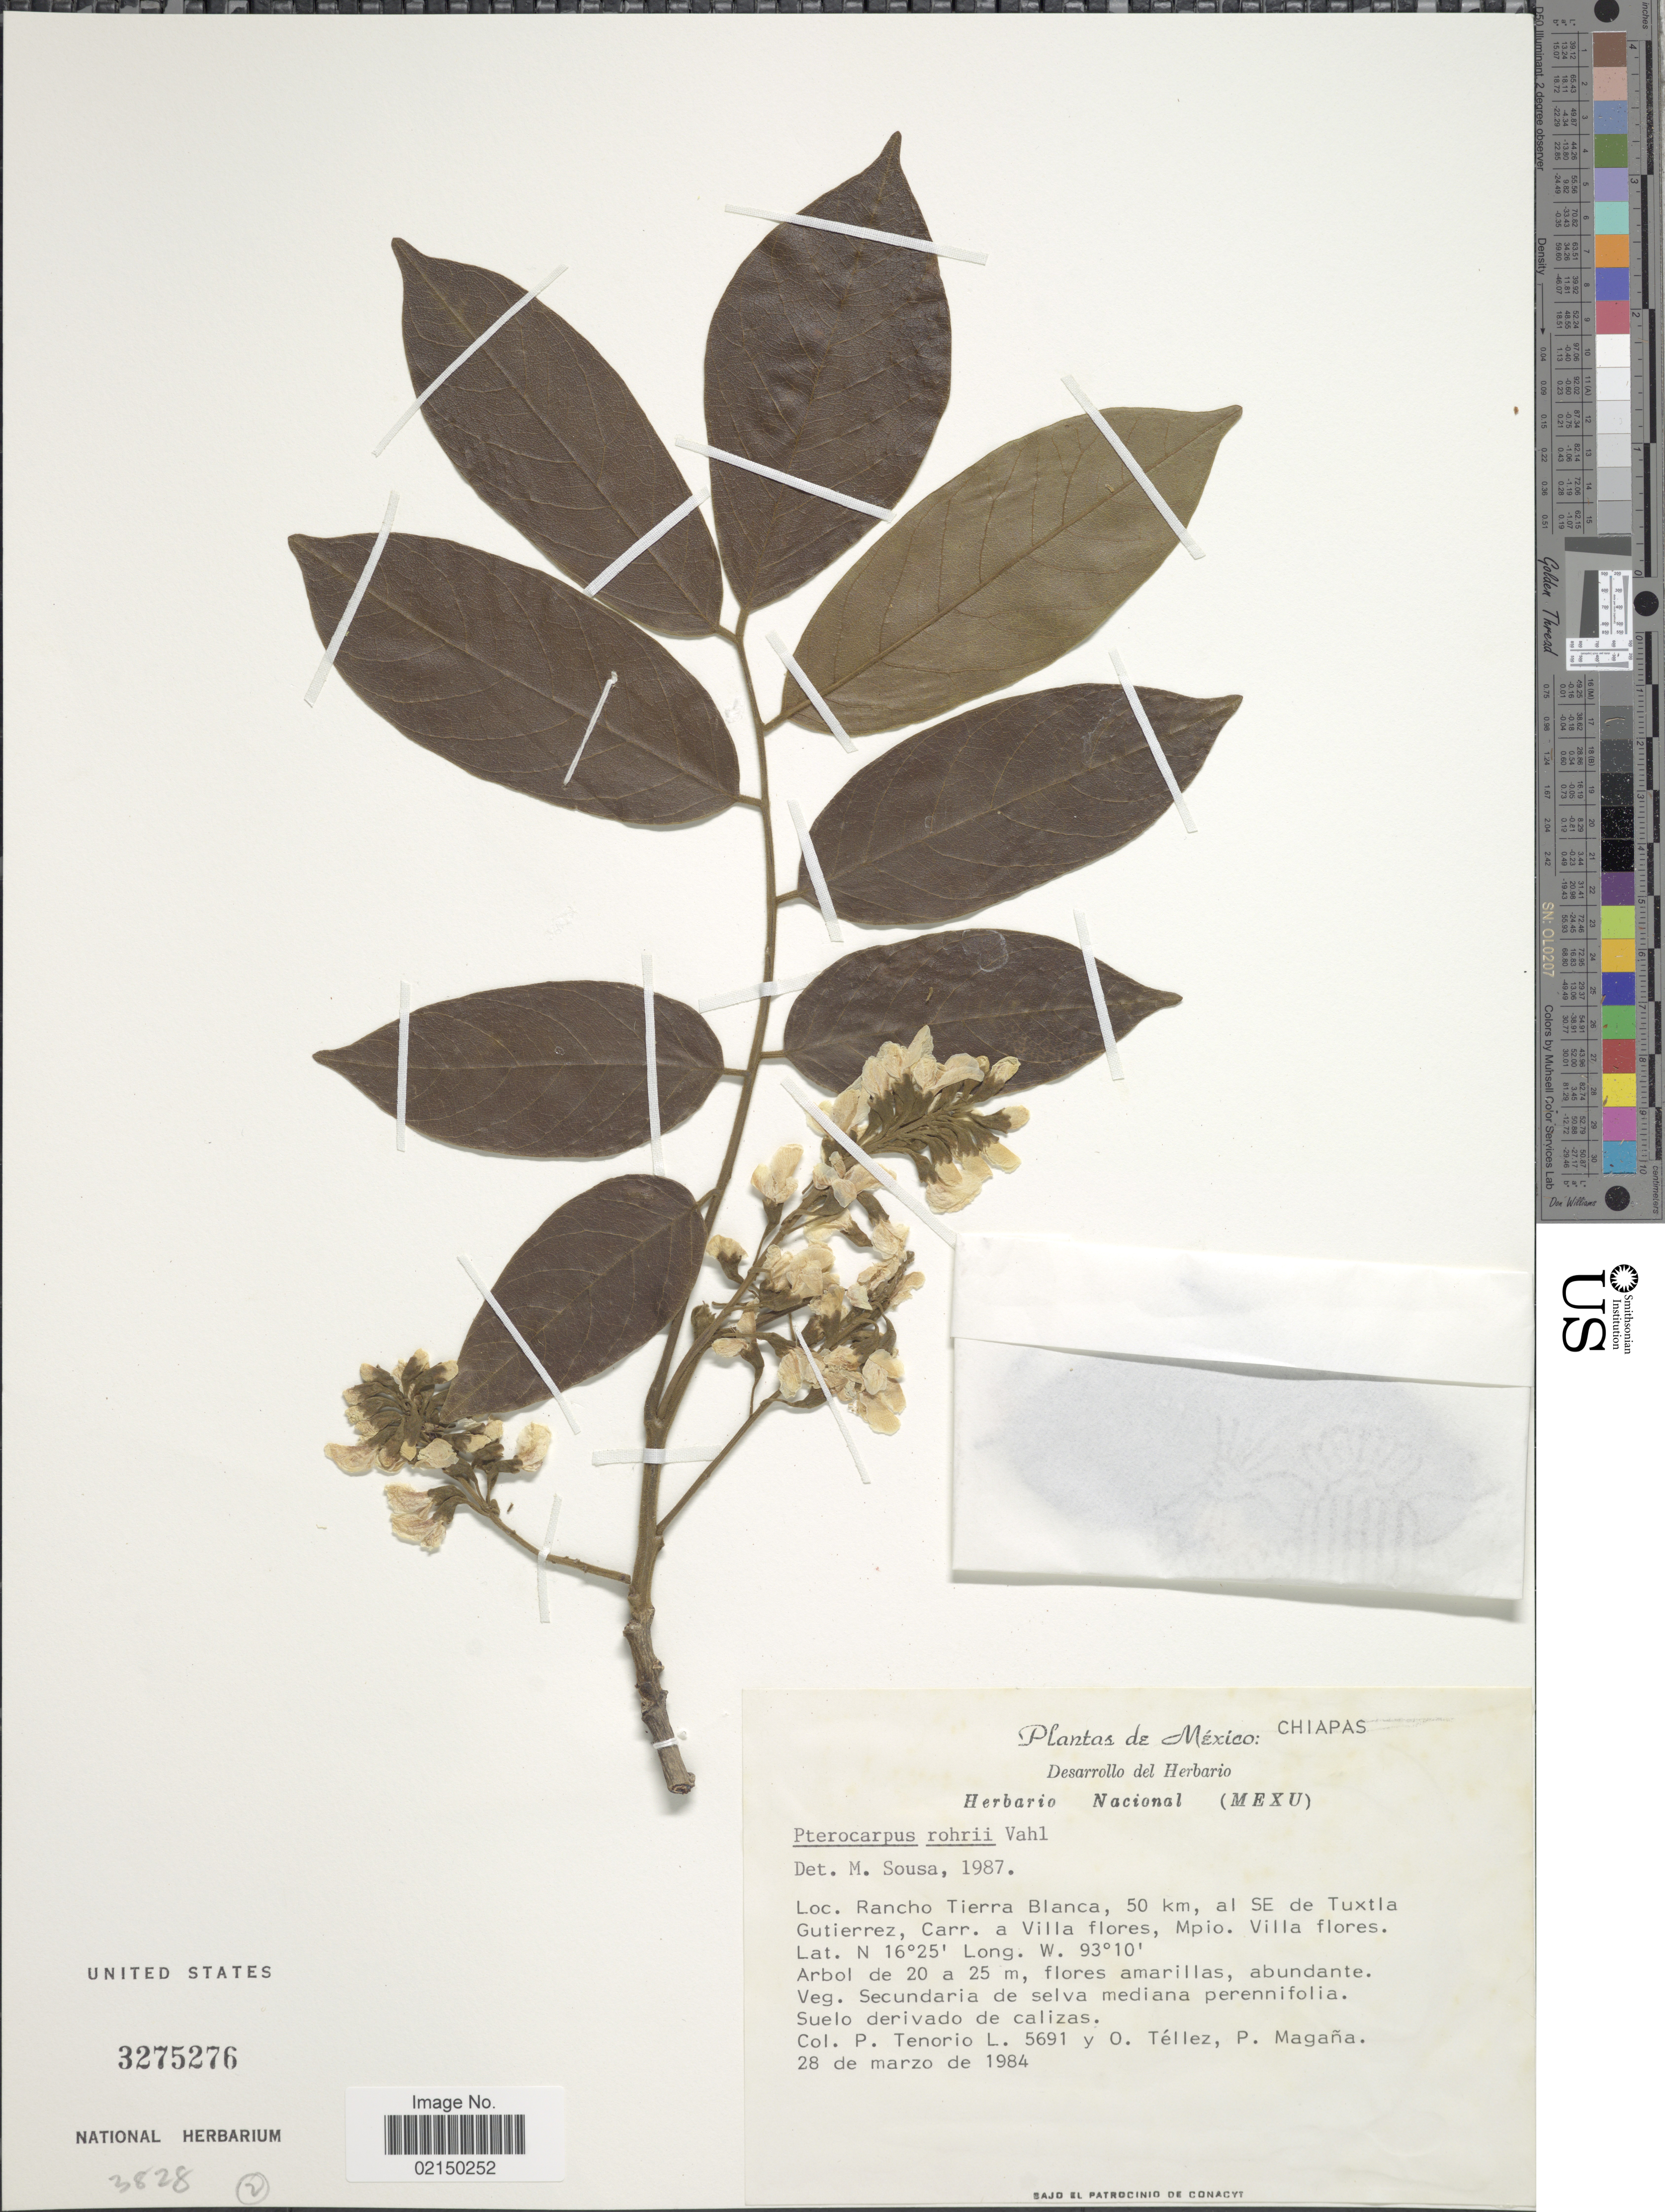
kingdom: Plantae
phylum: Tracheophyta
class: Magnoliopsida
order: Fabales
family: Fabaceae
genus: Pterocarpus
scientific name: Pterocarpus rohrii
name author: Vahl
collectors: P. Tenorio L., O. Tellez & P. Magaña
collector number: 5691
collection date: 1984-03-28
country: Mexico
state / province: Chiapas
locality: Rancho Tierra Blanca, 50 km, al SE de Tuxtla Gutierrez, Carr. a Villa flores, Mpio. Villa flores.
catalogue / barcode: US 3275276